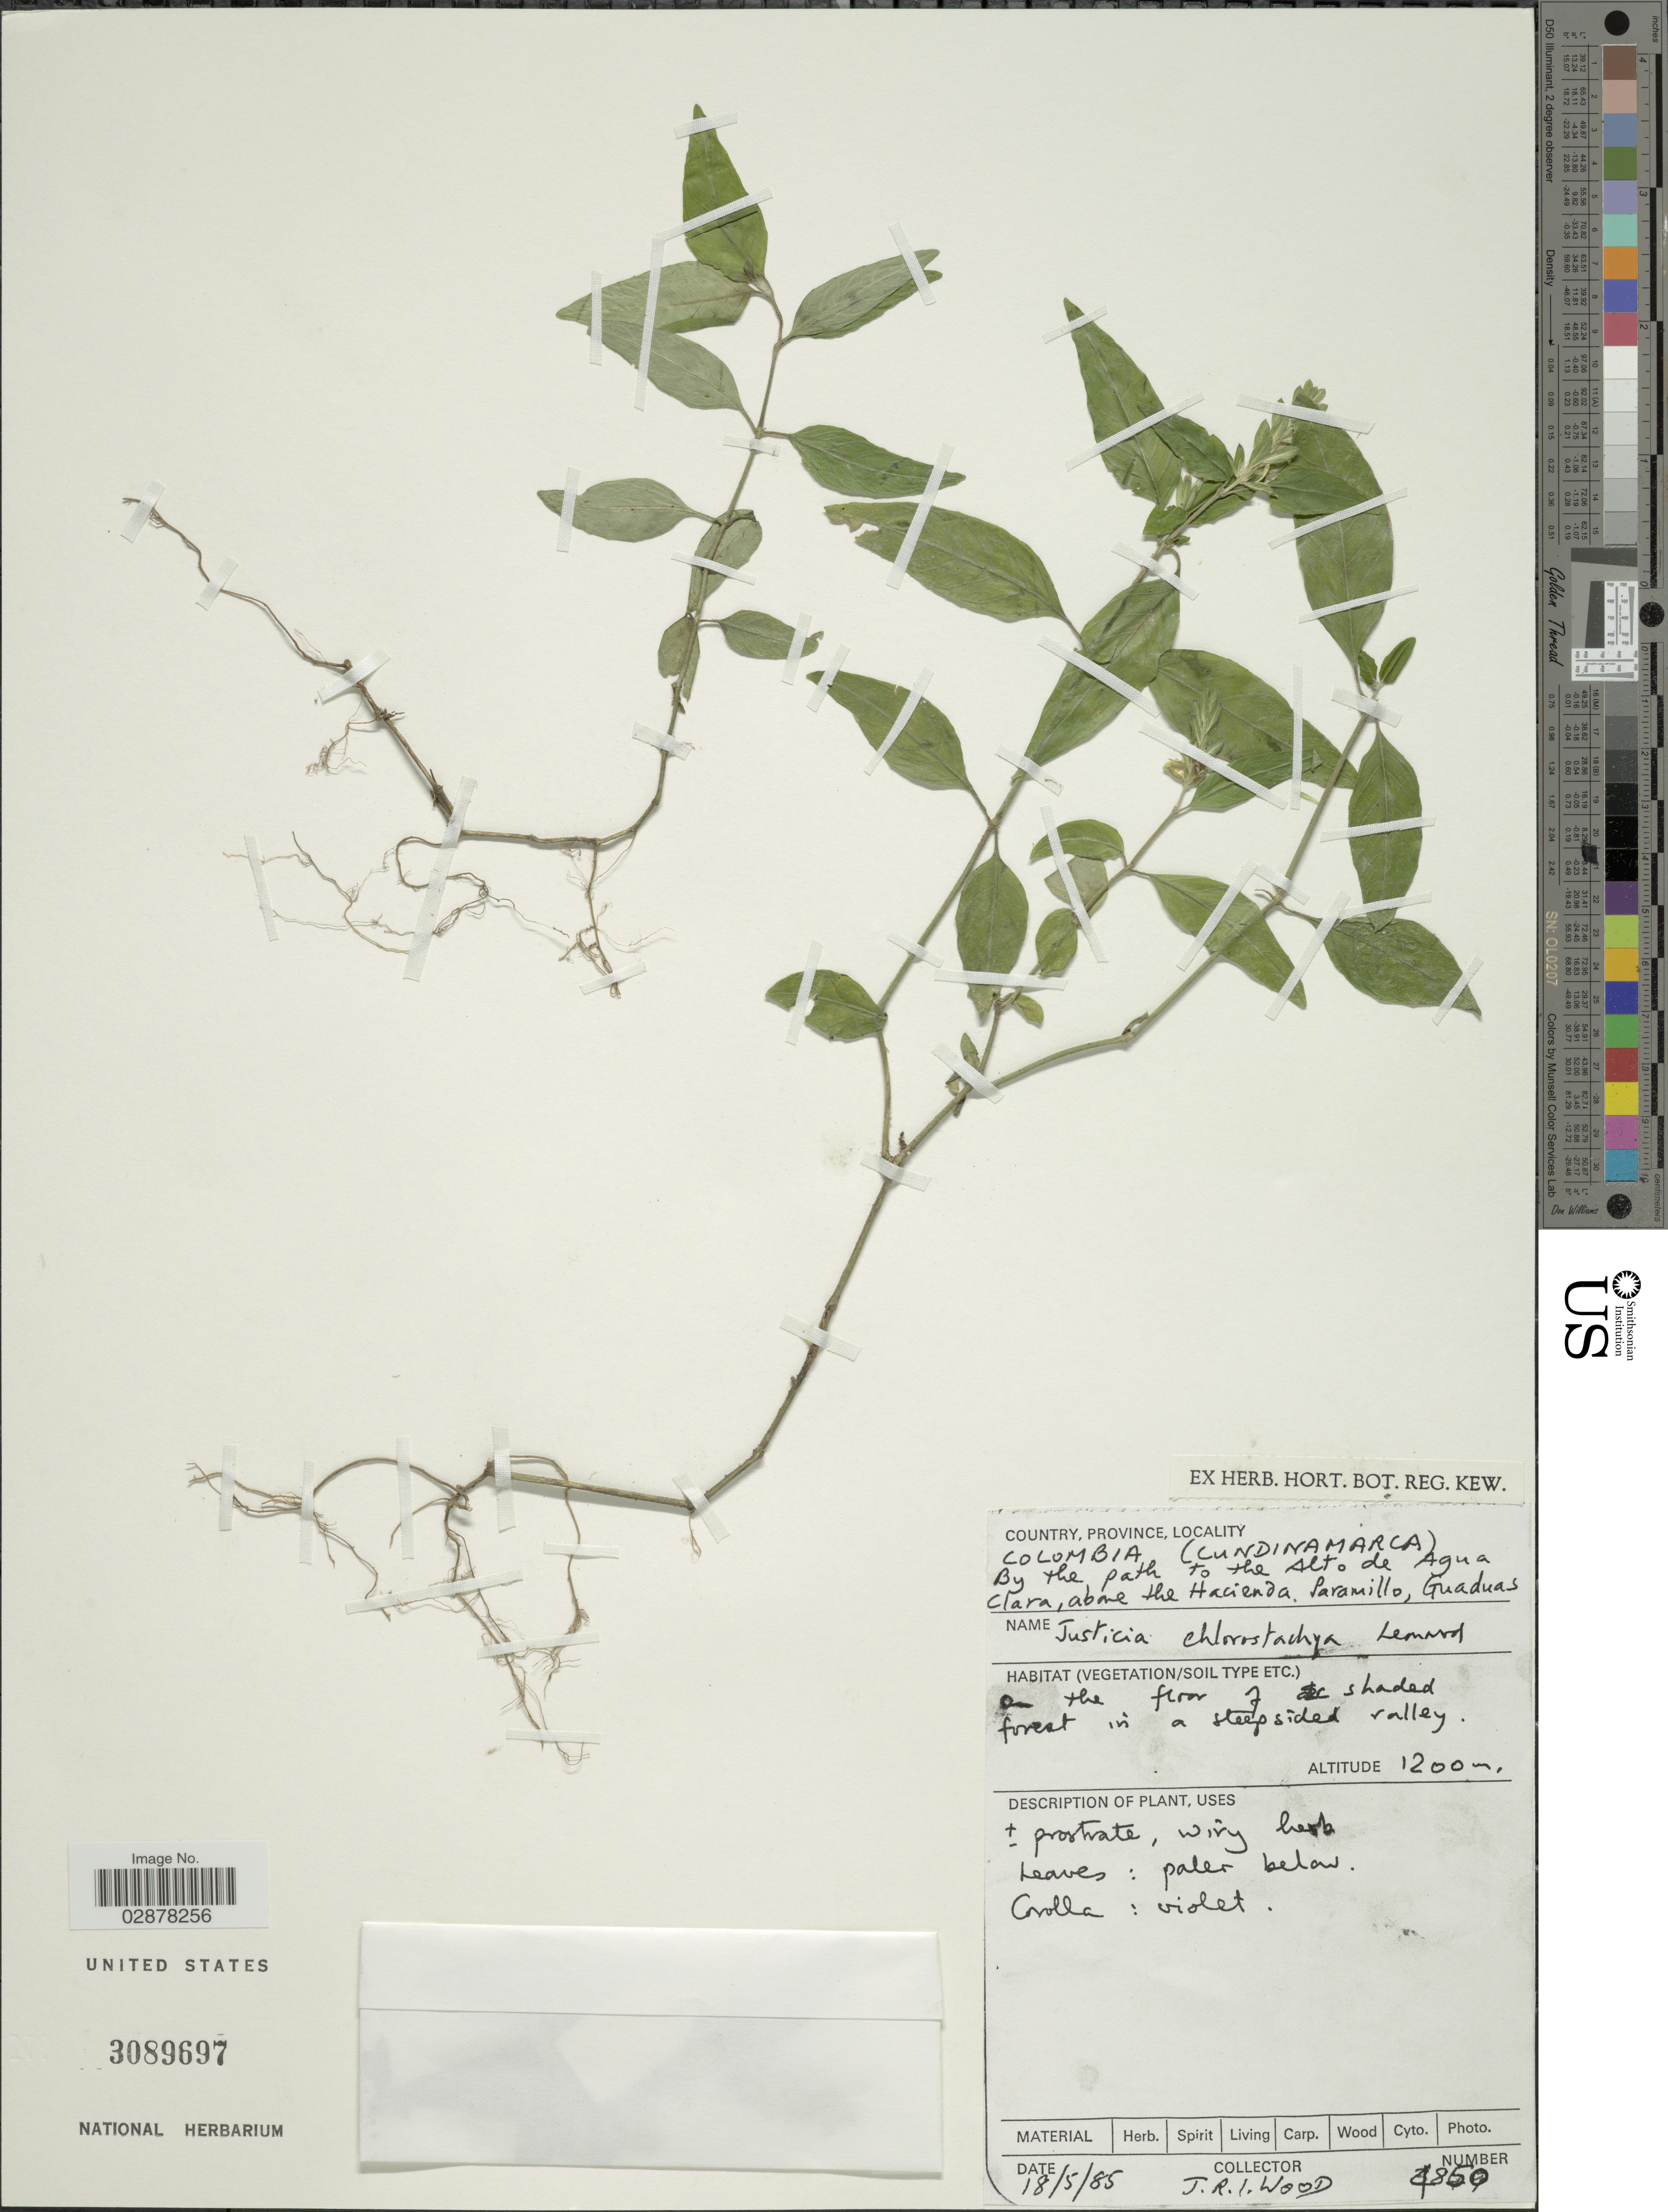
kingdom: Plantae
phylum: Tracheophyta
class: Magnoliopsida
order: Lamiales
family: Acanthaceae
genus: Justicia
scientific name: Justicia chlorostachya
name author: Leonard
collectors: J. R. I. Wood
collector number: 4850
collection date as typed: Transcribed d/m/y: 18/5/85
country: Colombia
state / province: Cundinamarca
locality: By the path to the Alto de Agua Clara, above the Hacienda, Paramillo, Guadas.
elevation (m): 1200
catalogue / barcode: US 3089697